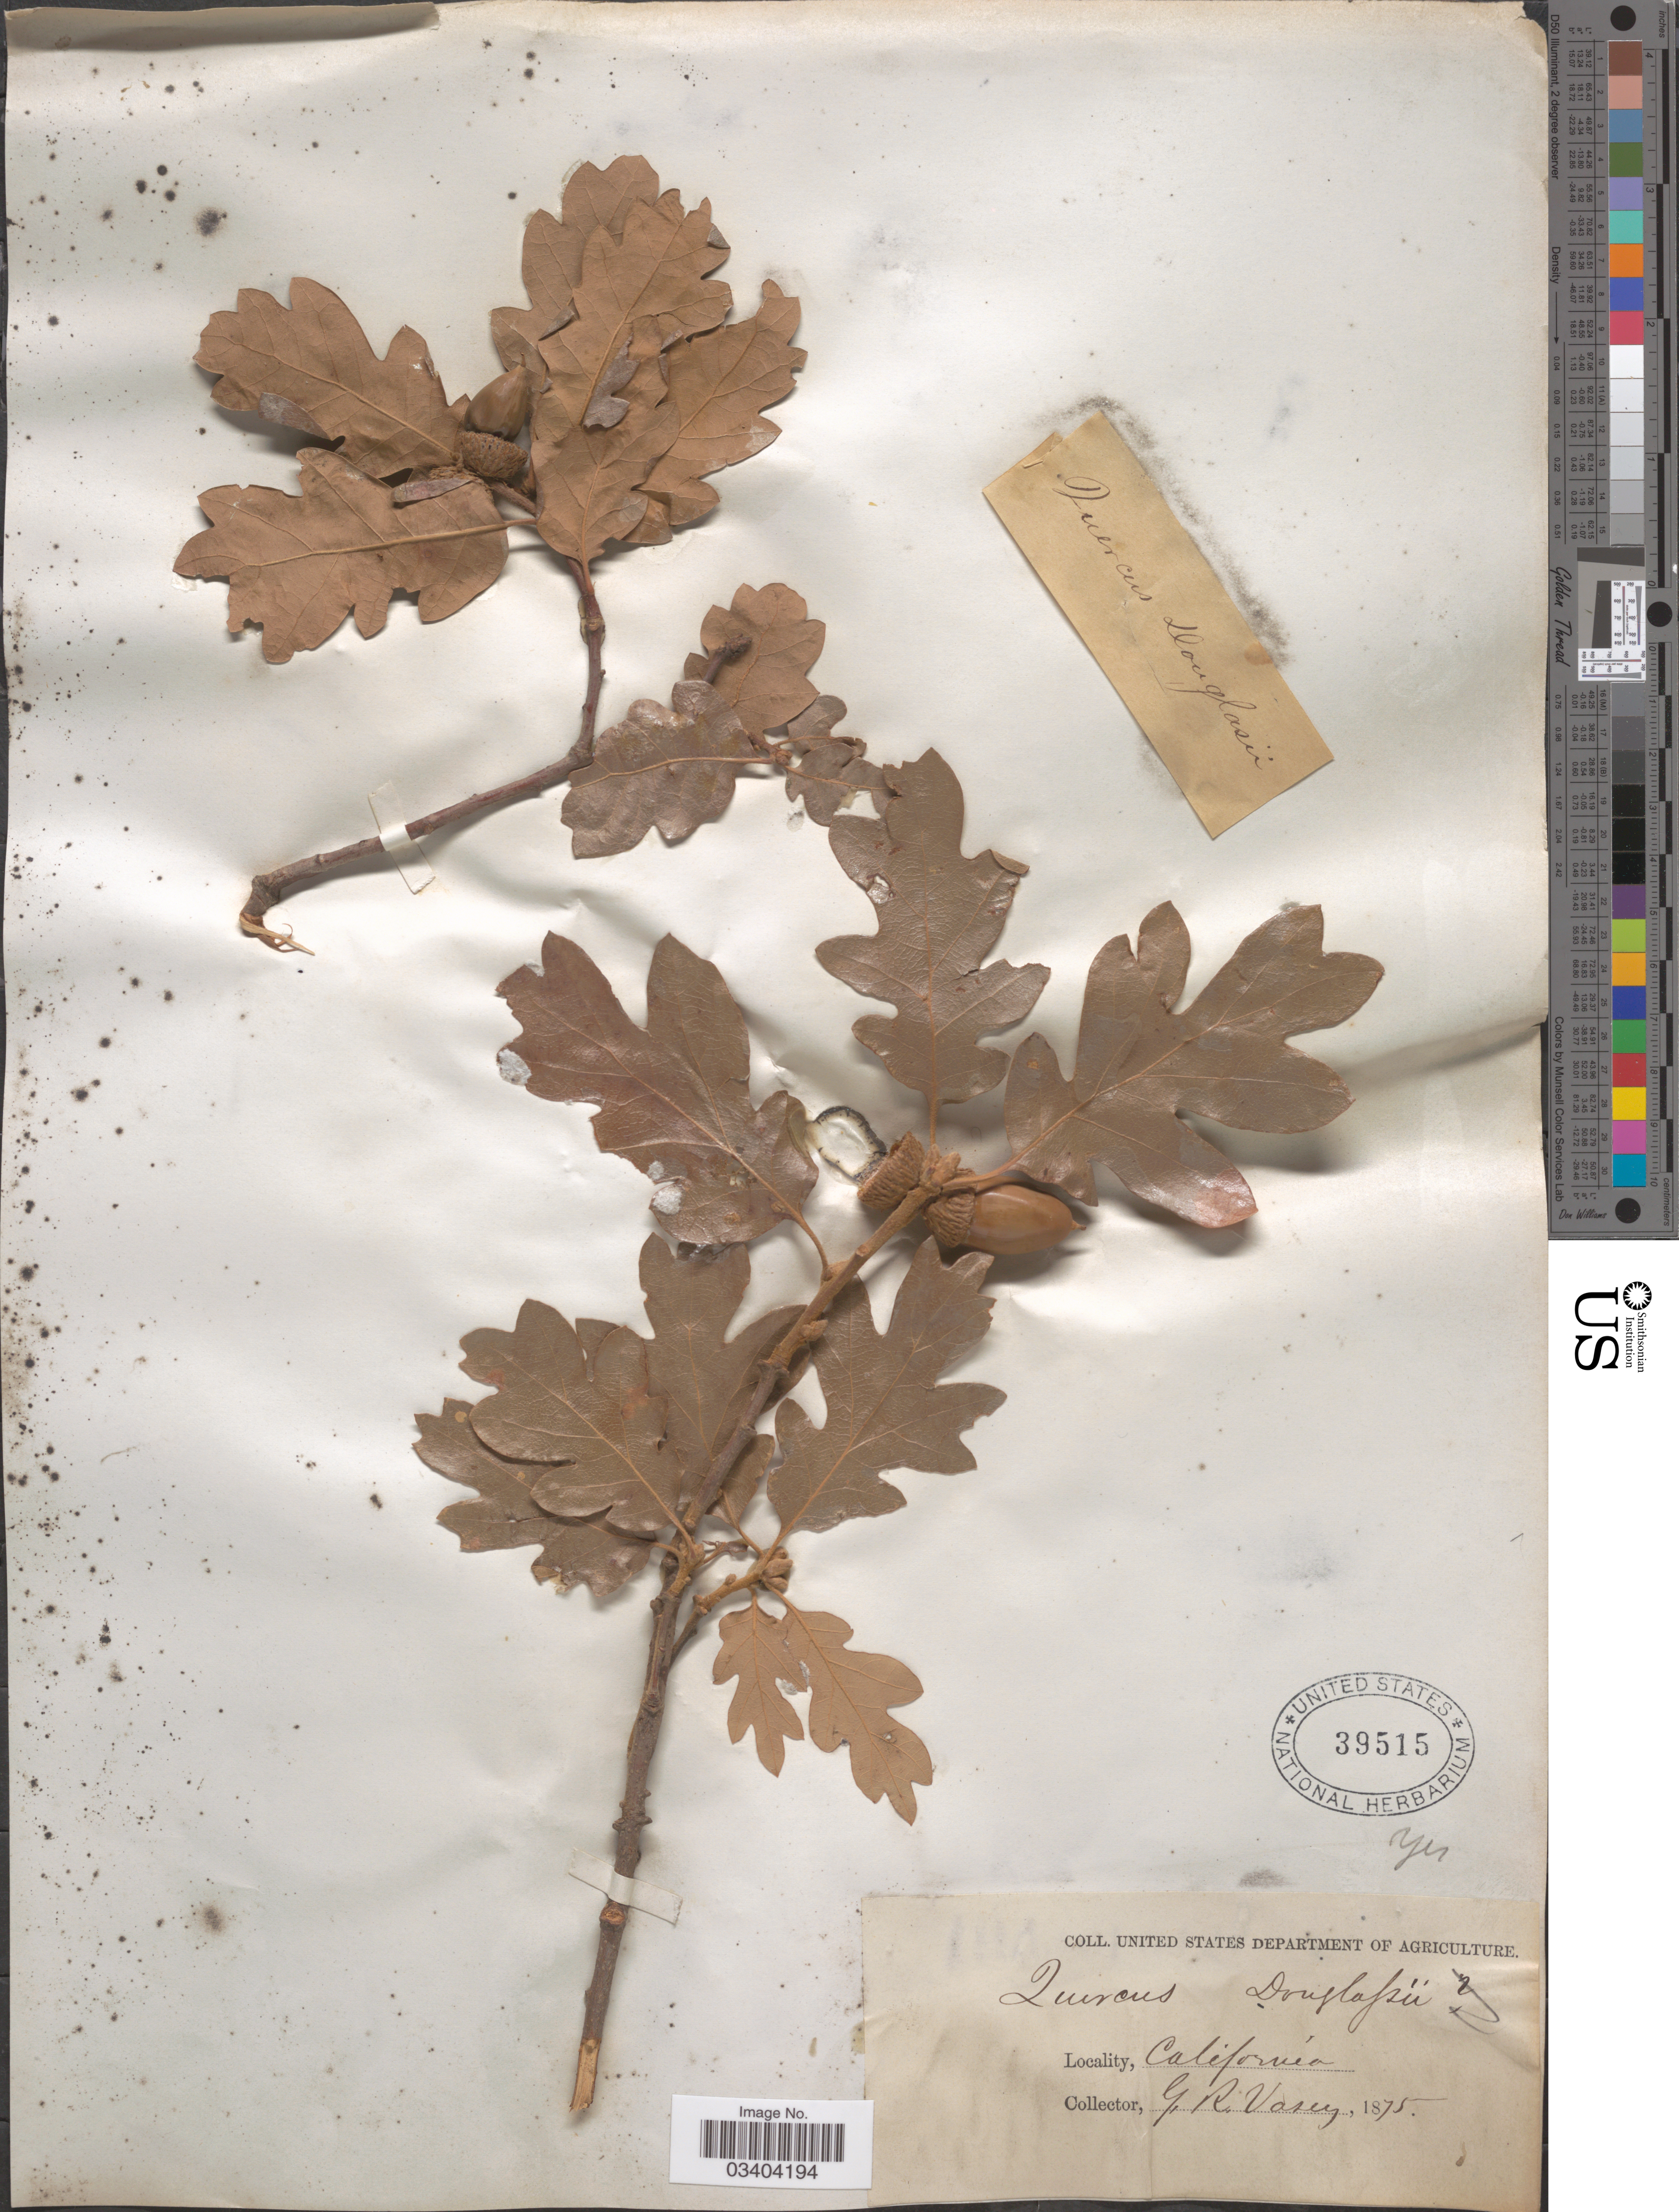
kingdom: Plantae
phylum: Tracheophyta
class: Magnoliopsida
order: Fagales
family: Fagaceae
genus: Quercus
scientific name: Quercus douglasii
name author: Hook. & Arn.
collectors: G. R. Vasey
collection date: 1875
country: United States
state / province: California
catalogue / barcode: US 39515